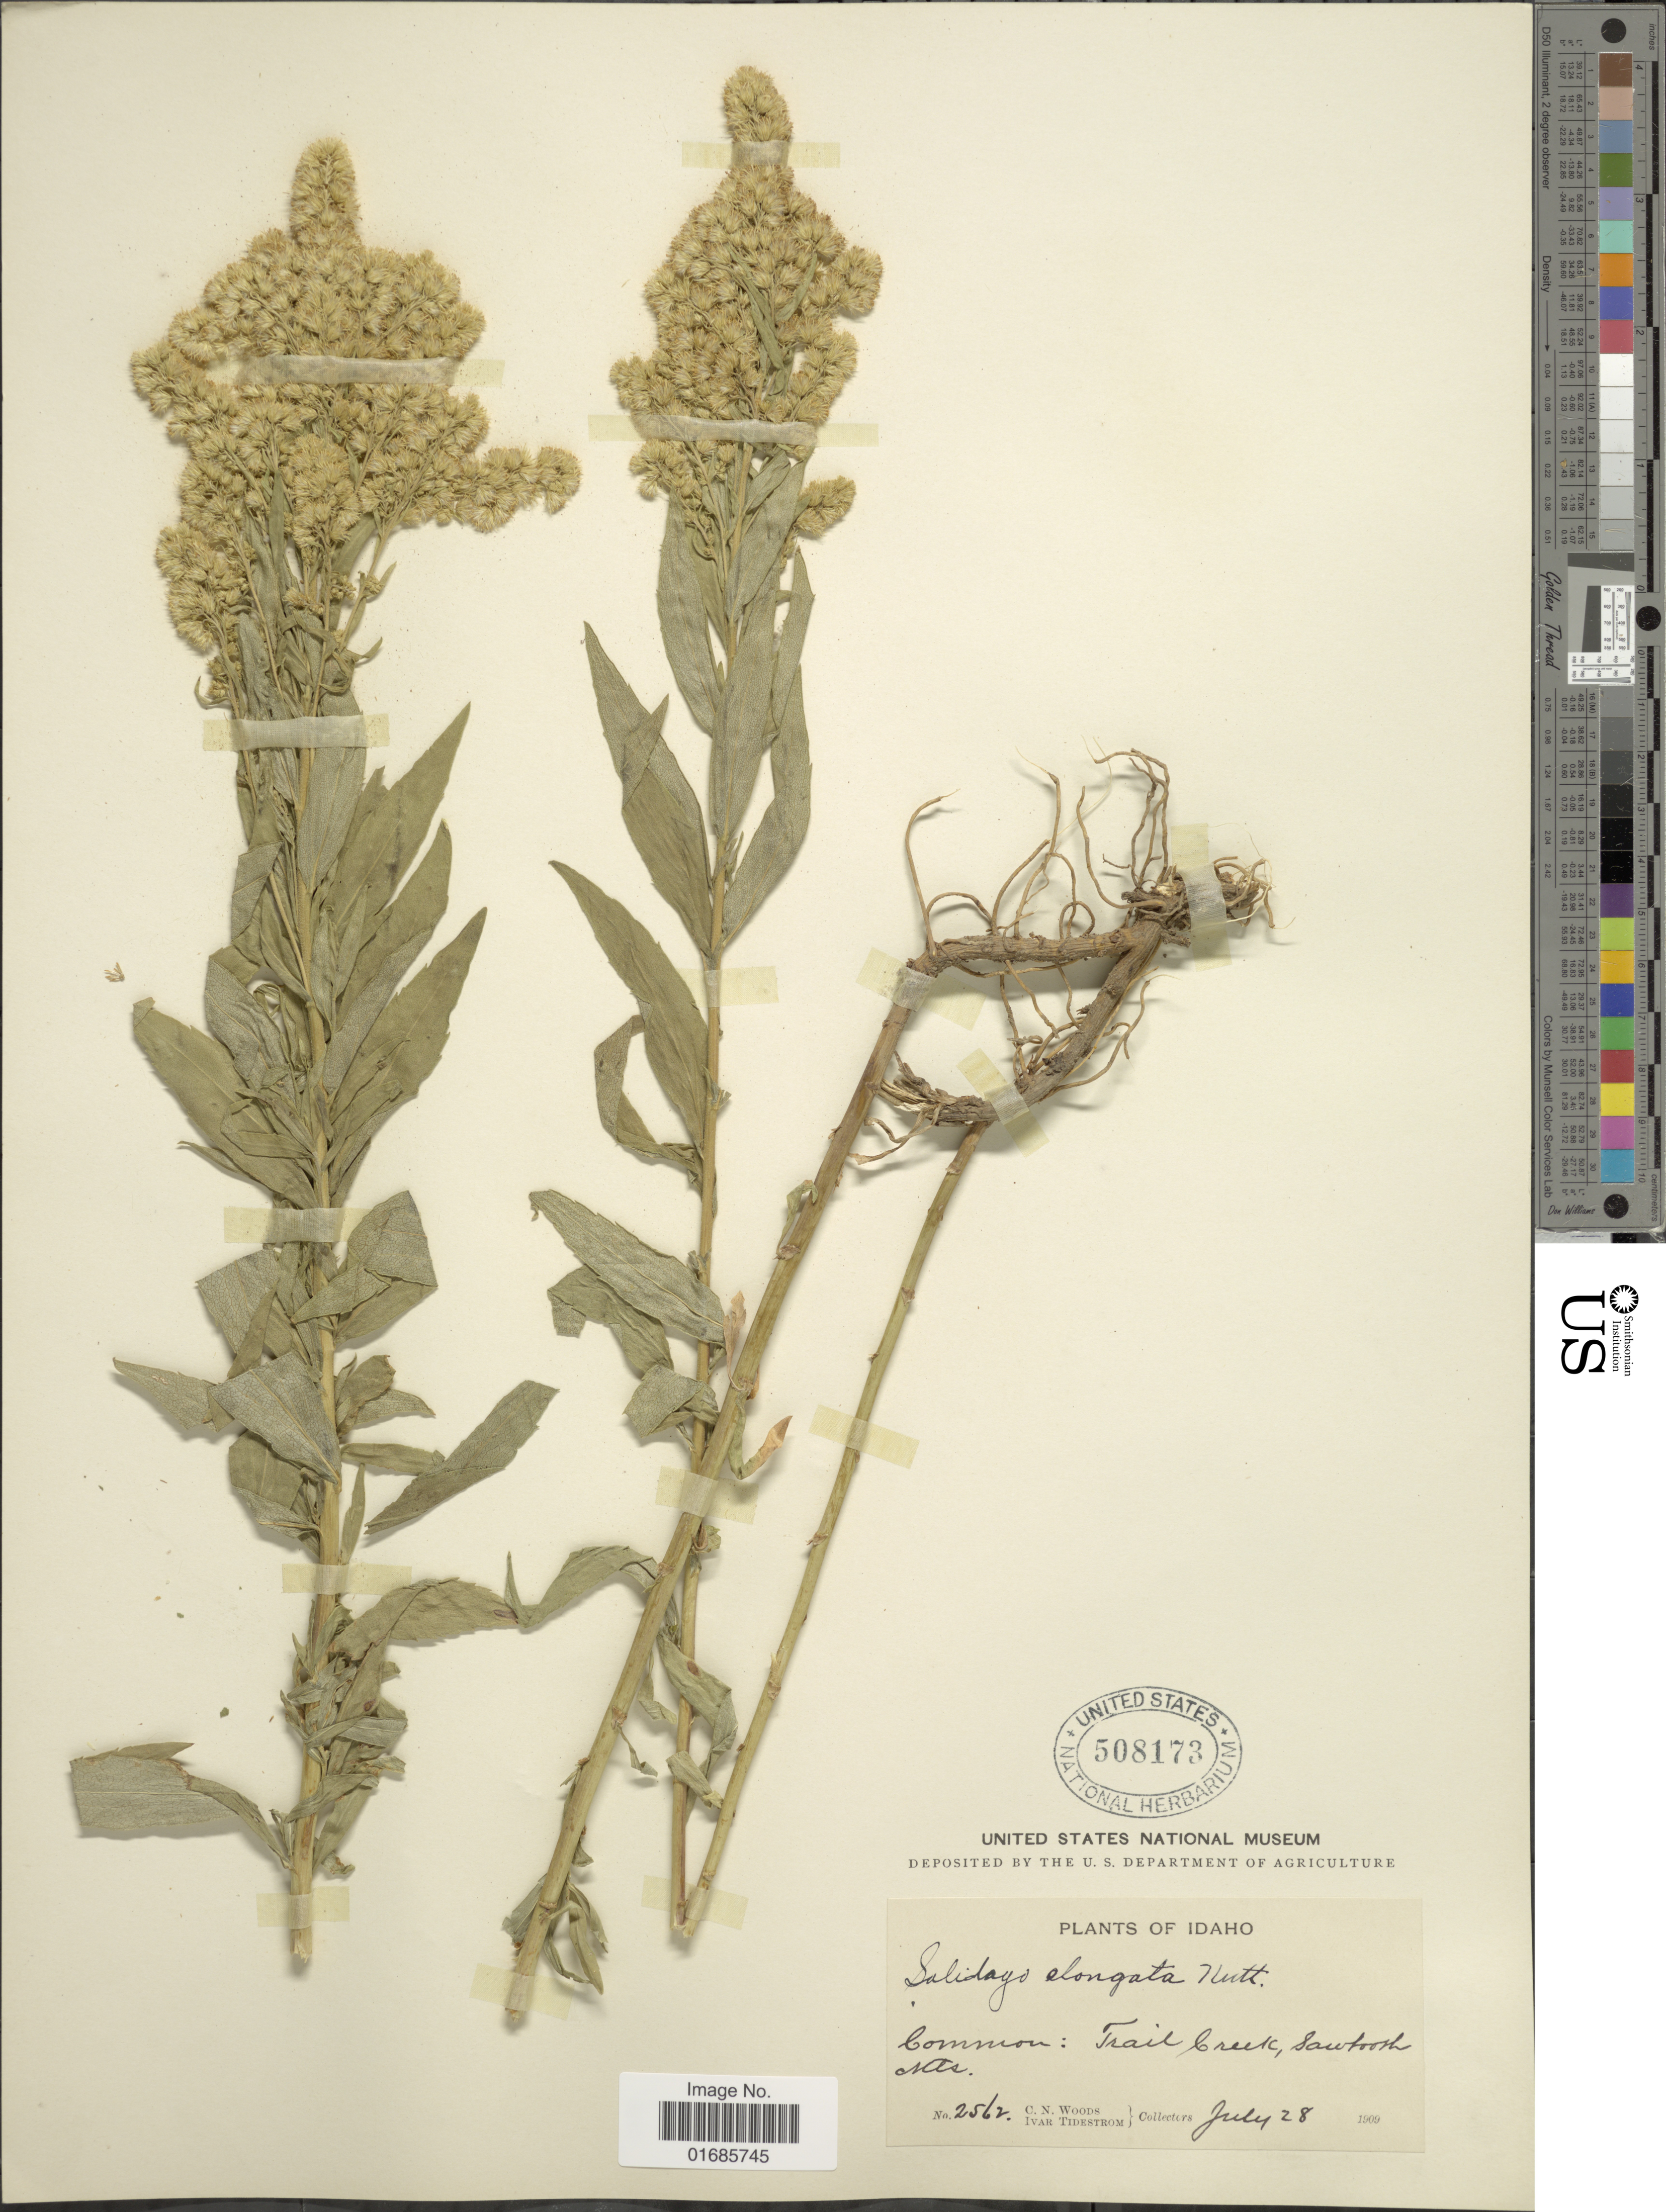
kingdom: Plantae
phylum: Tracheophyta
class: Magnoliopsida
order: Asterales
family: Asteraceae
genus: Solidago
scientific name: Solidago canadensis var. salebrosa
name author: (Piper) M.E. Jones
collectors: C. Woods & I. F. Tidestrom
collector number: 2562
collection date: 1909-07-28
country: United States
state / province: Idaho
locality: Trail Creek, Sawtooth Mts.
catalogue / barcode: US 508173